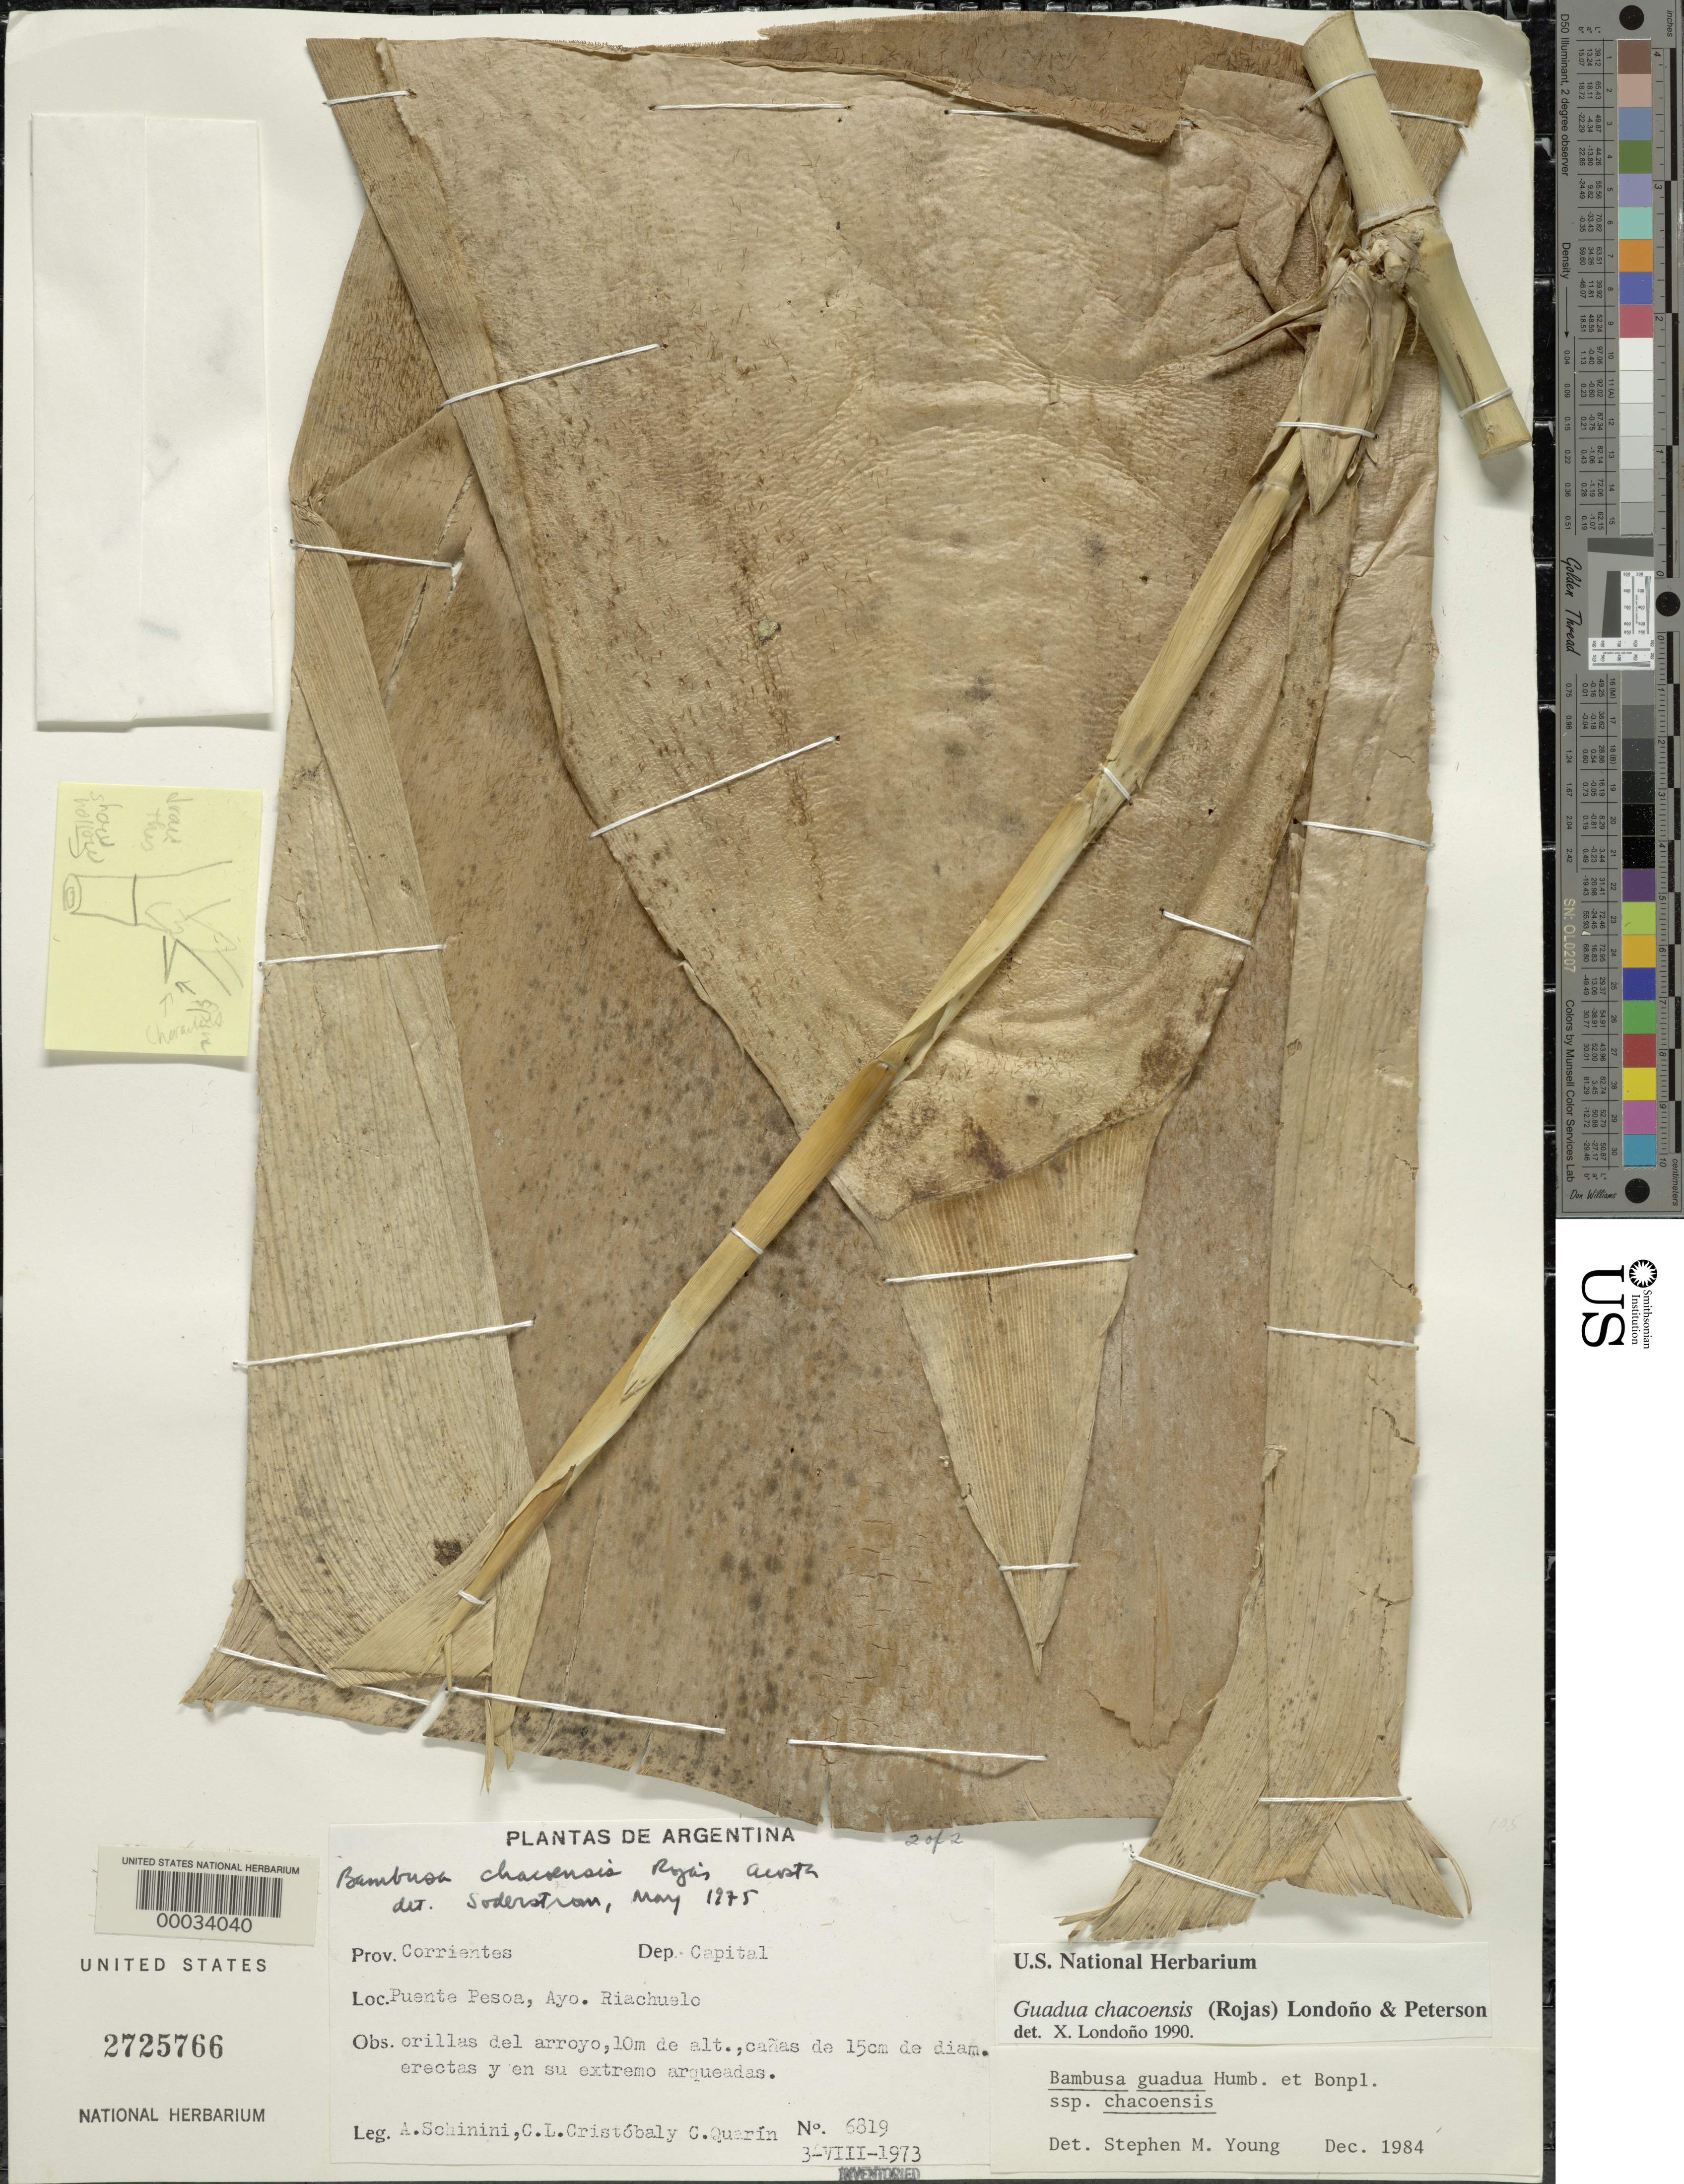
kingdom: Plantae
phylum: Tracheophyta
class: Liliopsida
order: Poales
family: Poaceae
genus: Guadua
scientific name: Guadua chacoensis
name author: (Rojas) Londoño & P.M. Peterson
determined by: Londoño, X., (TULV), Jardin Botanico "Juan Maria Cespedes"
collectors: A. Shinini, C. L. Cristóbal & C. Quarin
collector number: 6819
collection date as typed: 03 Aug 1973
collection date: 1973-08-03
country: Argentina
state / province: Corrientes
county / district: Capital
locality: Puente Pesoa, Ayo. Riachuelo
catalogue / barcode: US 2725766